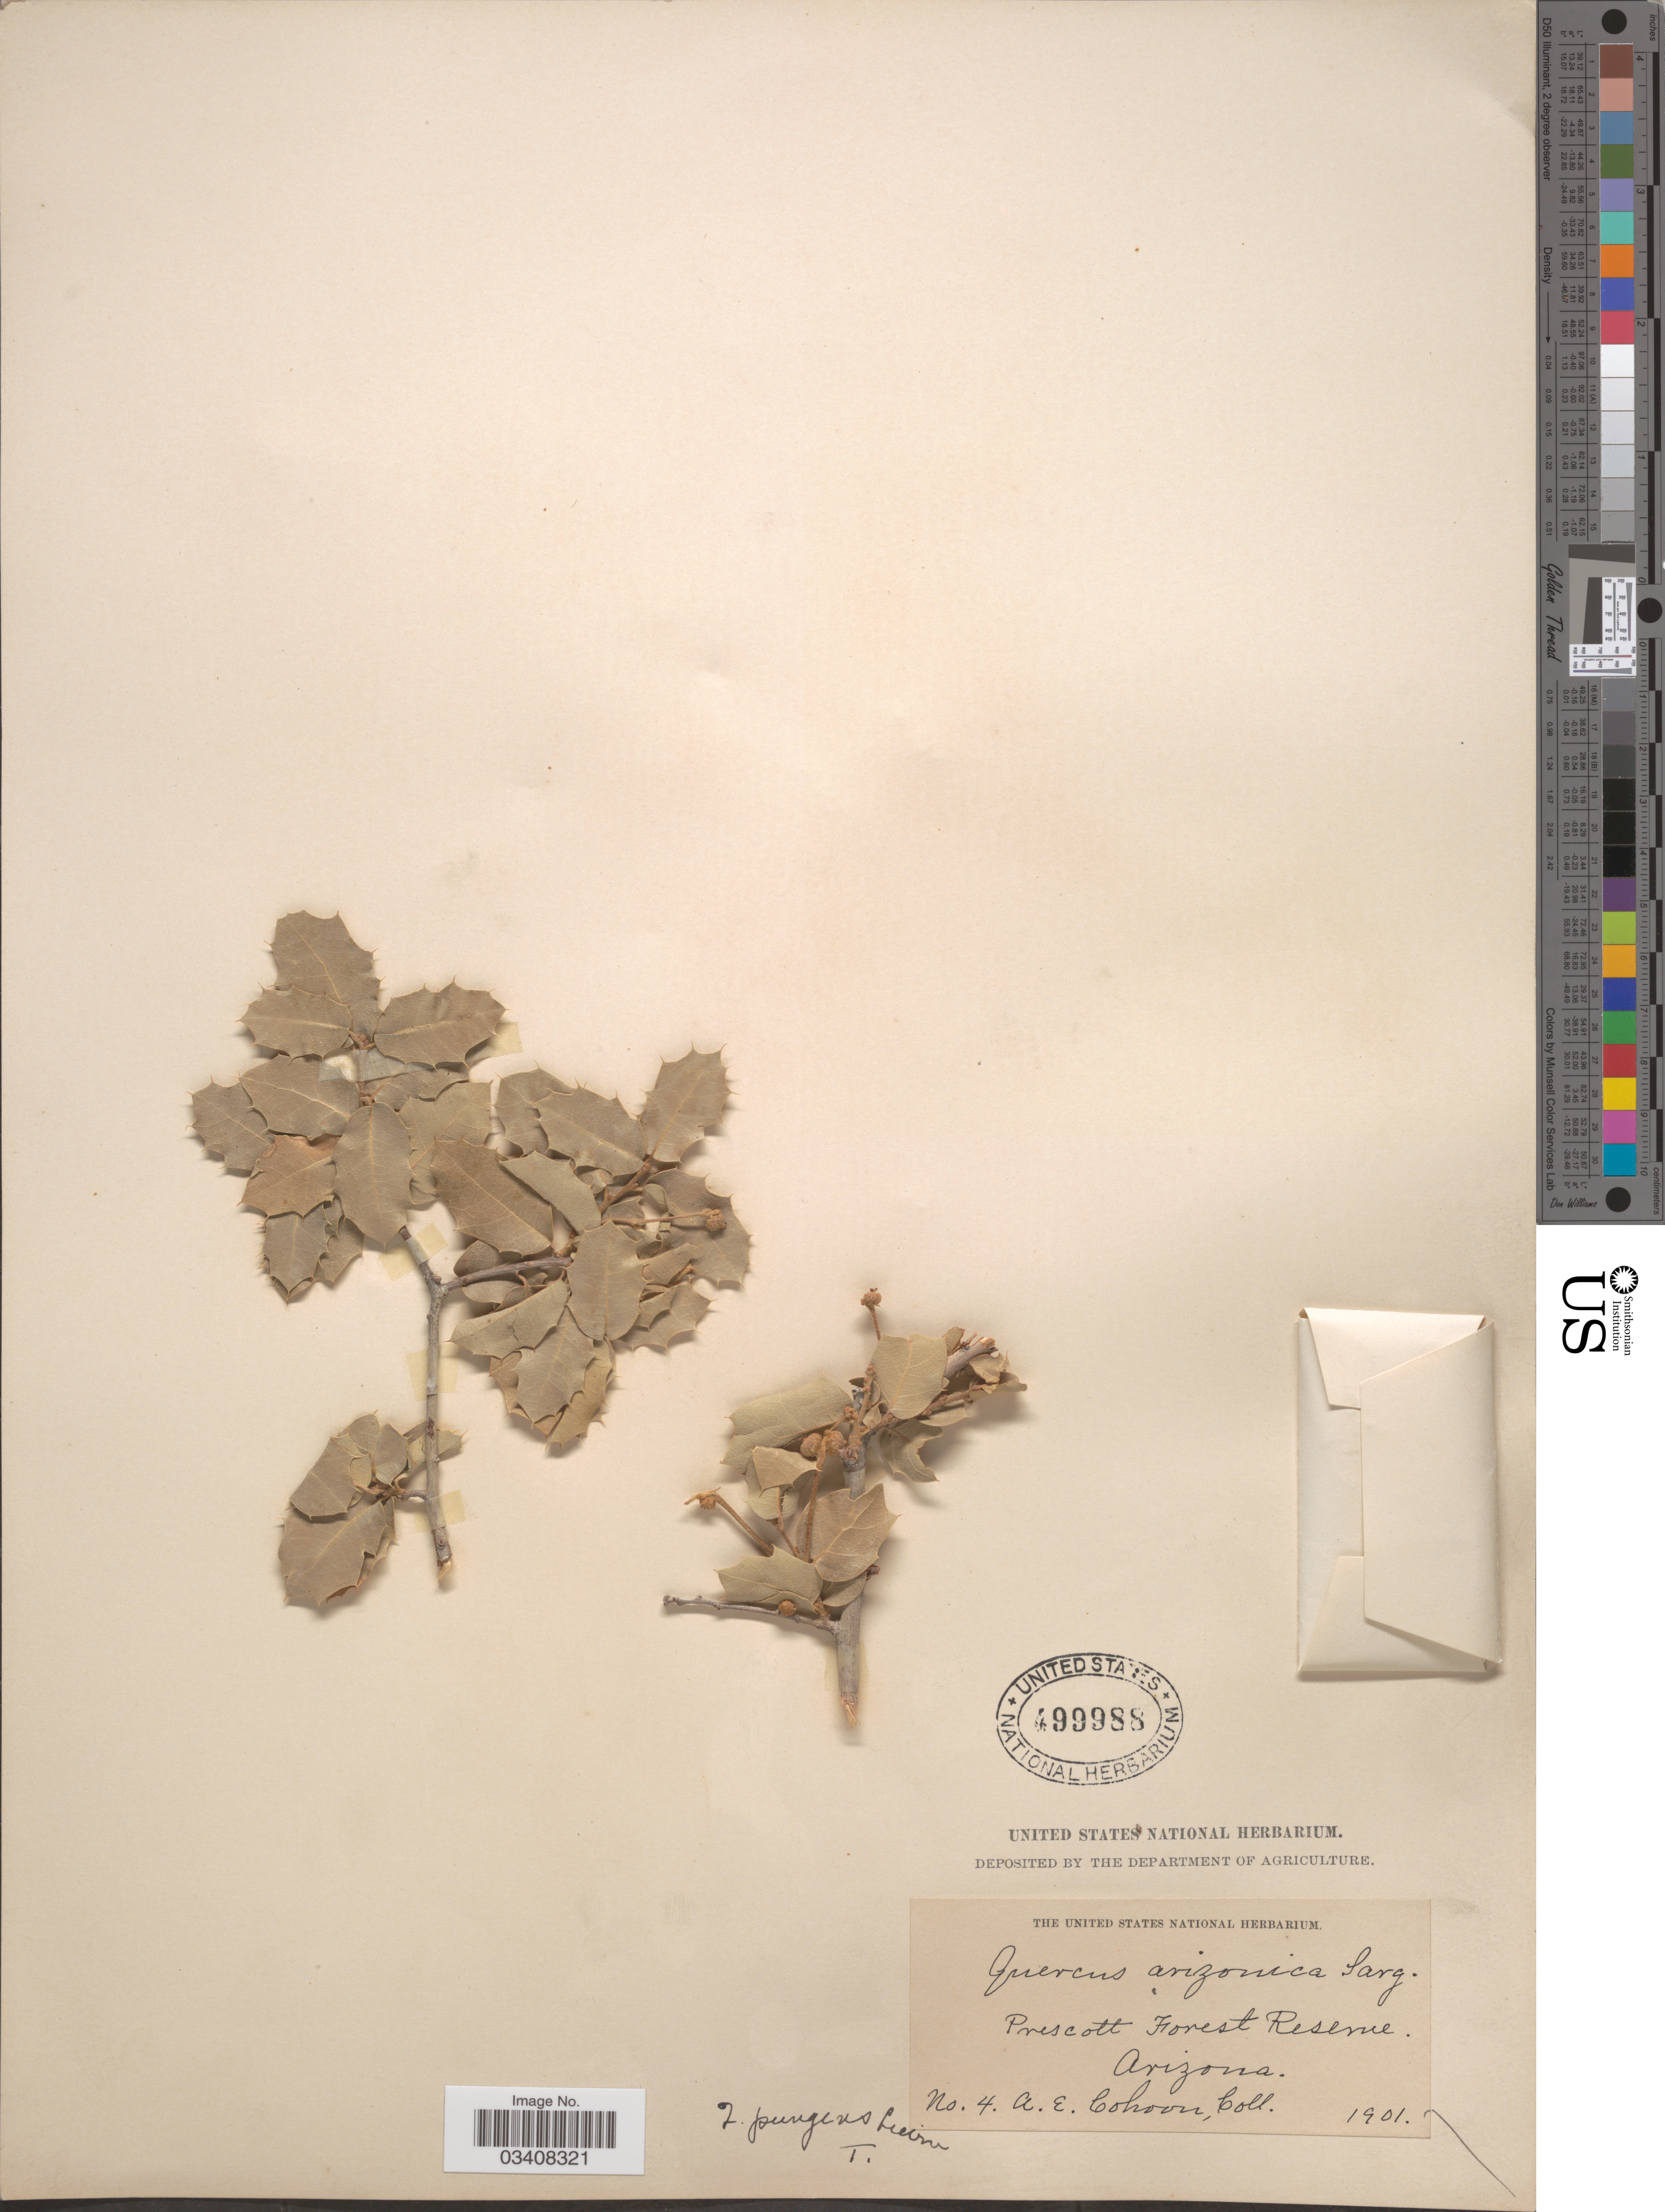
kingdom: Plantae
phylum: Tracheophyta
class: Magnoliopsida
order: Fagales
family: Fagaceae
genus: Quercus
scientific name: Quercus pungens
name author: Liebm.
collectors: A. Cohoon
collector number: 4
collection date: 1901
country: United States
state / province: Arizona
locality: Prescott Forest Reserve.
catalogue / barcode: US 499988